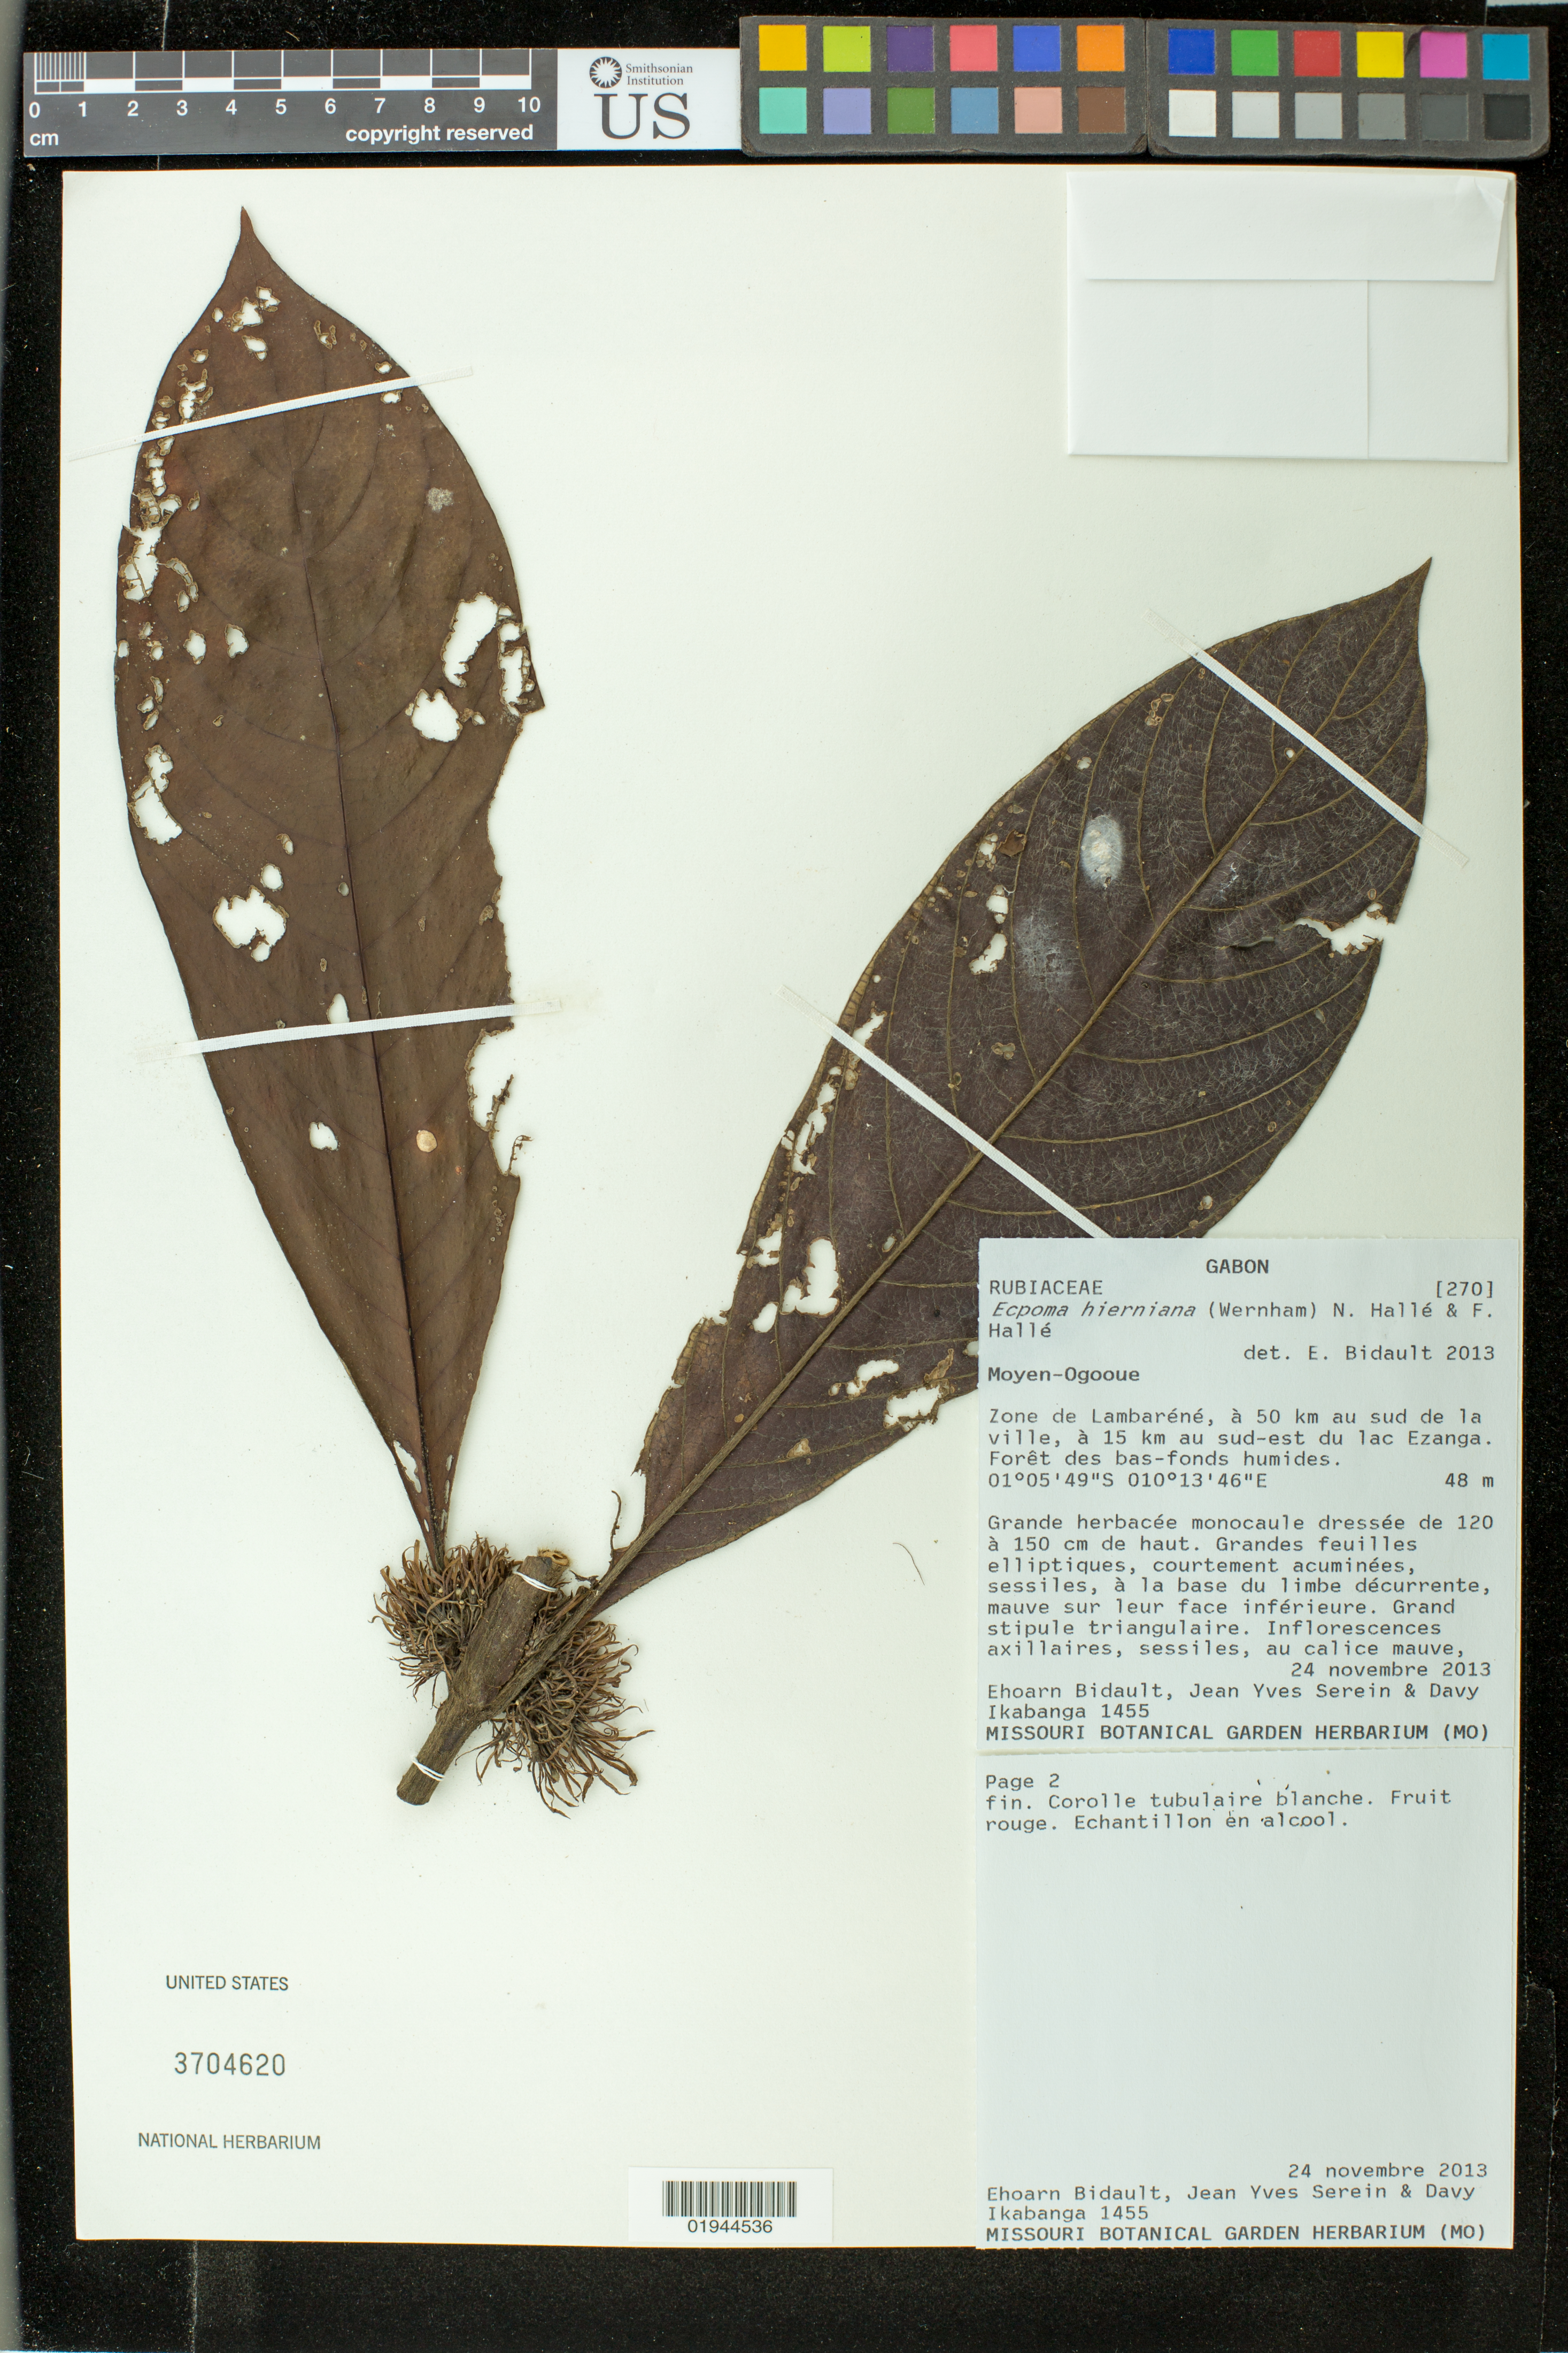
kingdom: Plantae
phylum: Tracheophyta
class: Magnoliopsida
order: Gentianales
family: Rubiaceae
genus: Ecpoma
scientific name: Ecpoma hierniana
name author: (Wernham) N. Hallé & F. Hallé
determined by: Bidault, Ehoarn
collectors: E. Bidault, J. Serein & D. Ikabanga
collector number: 1455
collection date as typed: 24 novembre 2013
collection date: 2013-11-24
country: Gabon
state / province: Moyen-Ogooué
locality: Zone de Lambarene, a 50 km au sud de la ville, a 15 km au sud-est du lac Ezanga.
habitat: Foret des bas-fonds humides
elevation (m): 48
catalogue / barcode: US 3704620